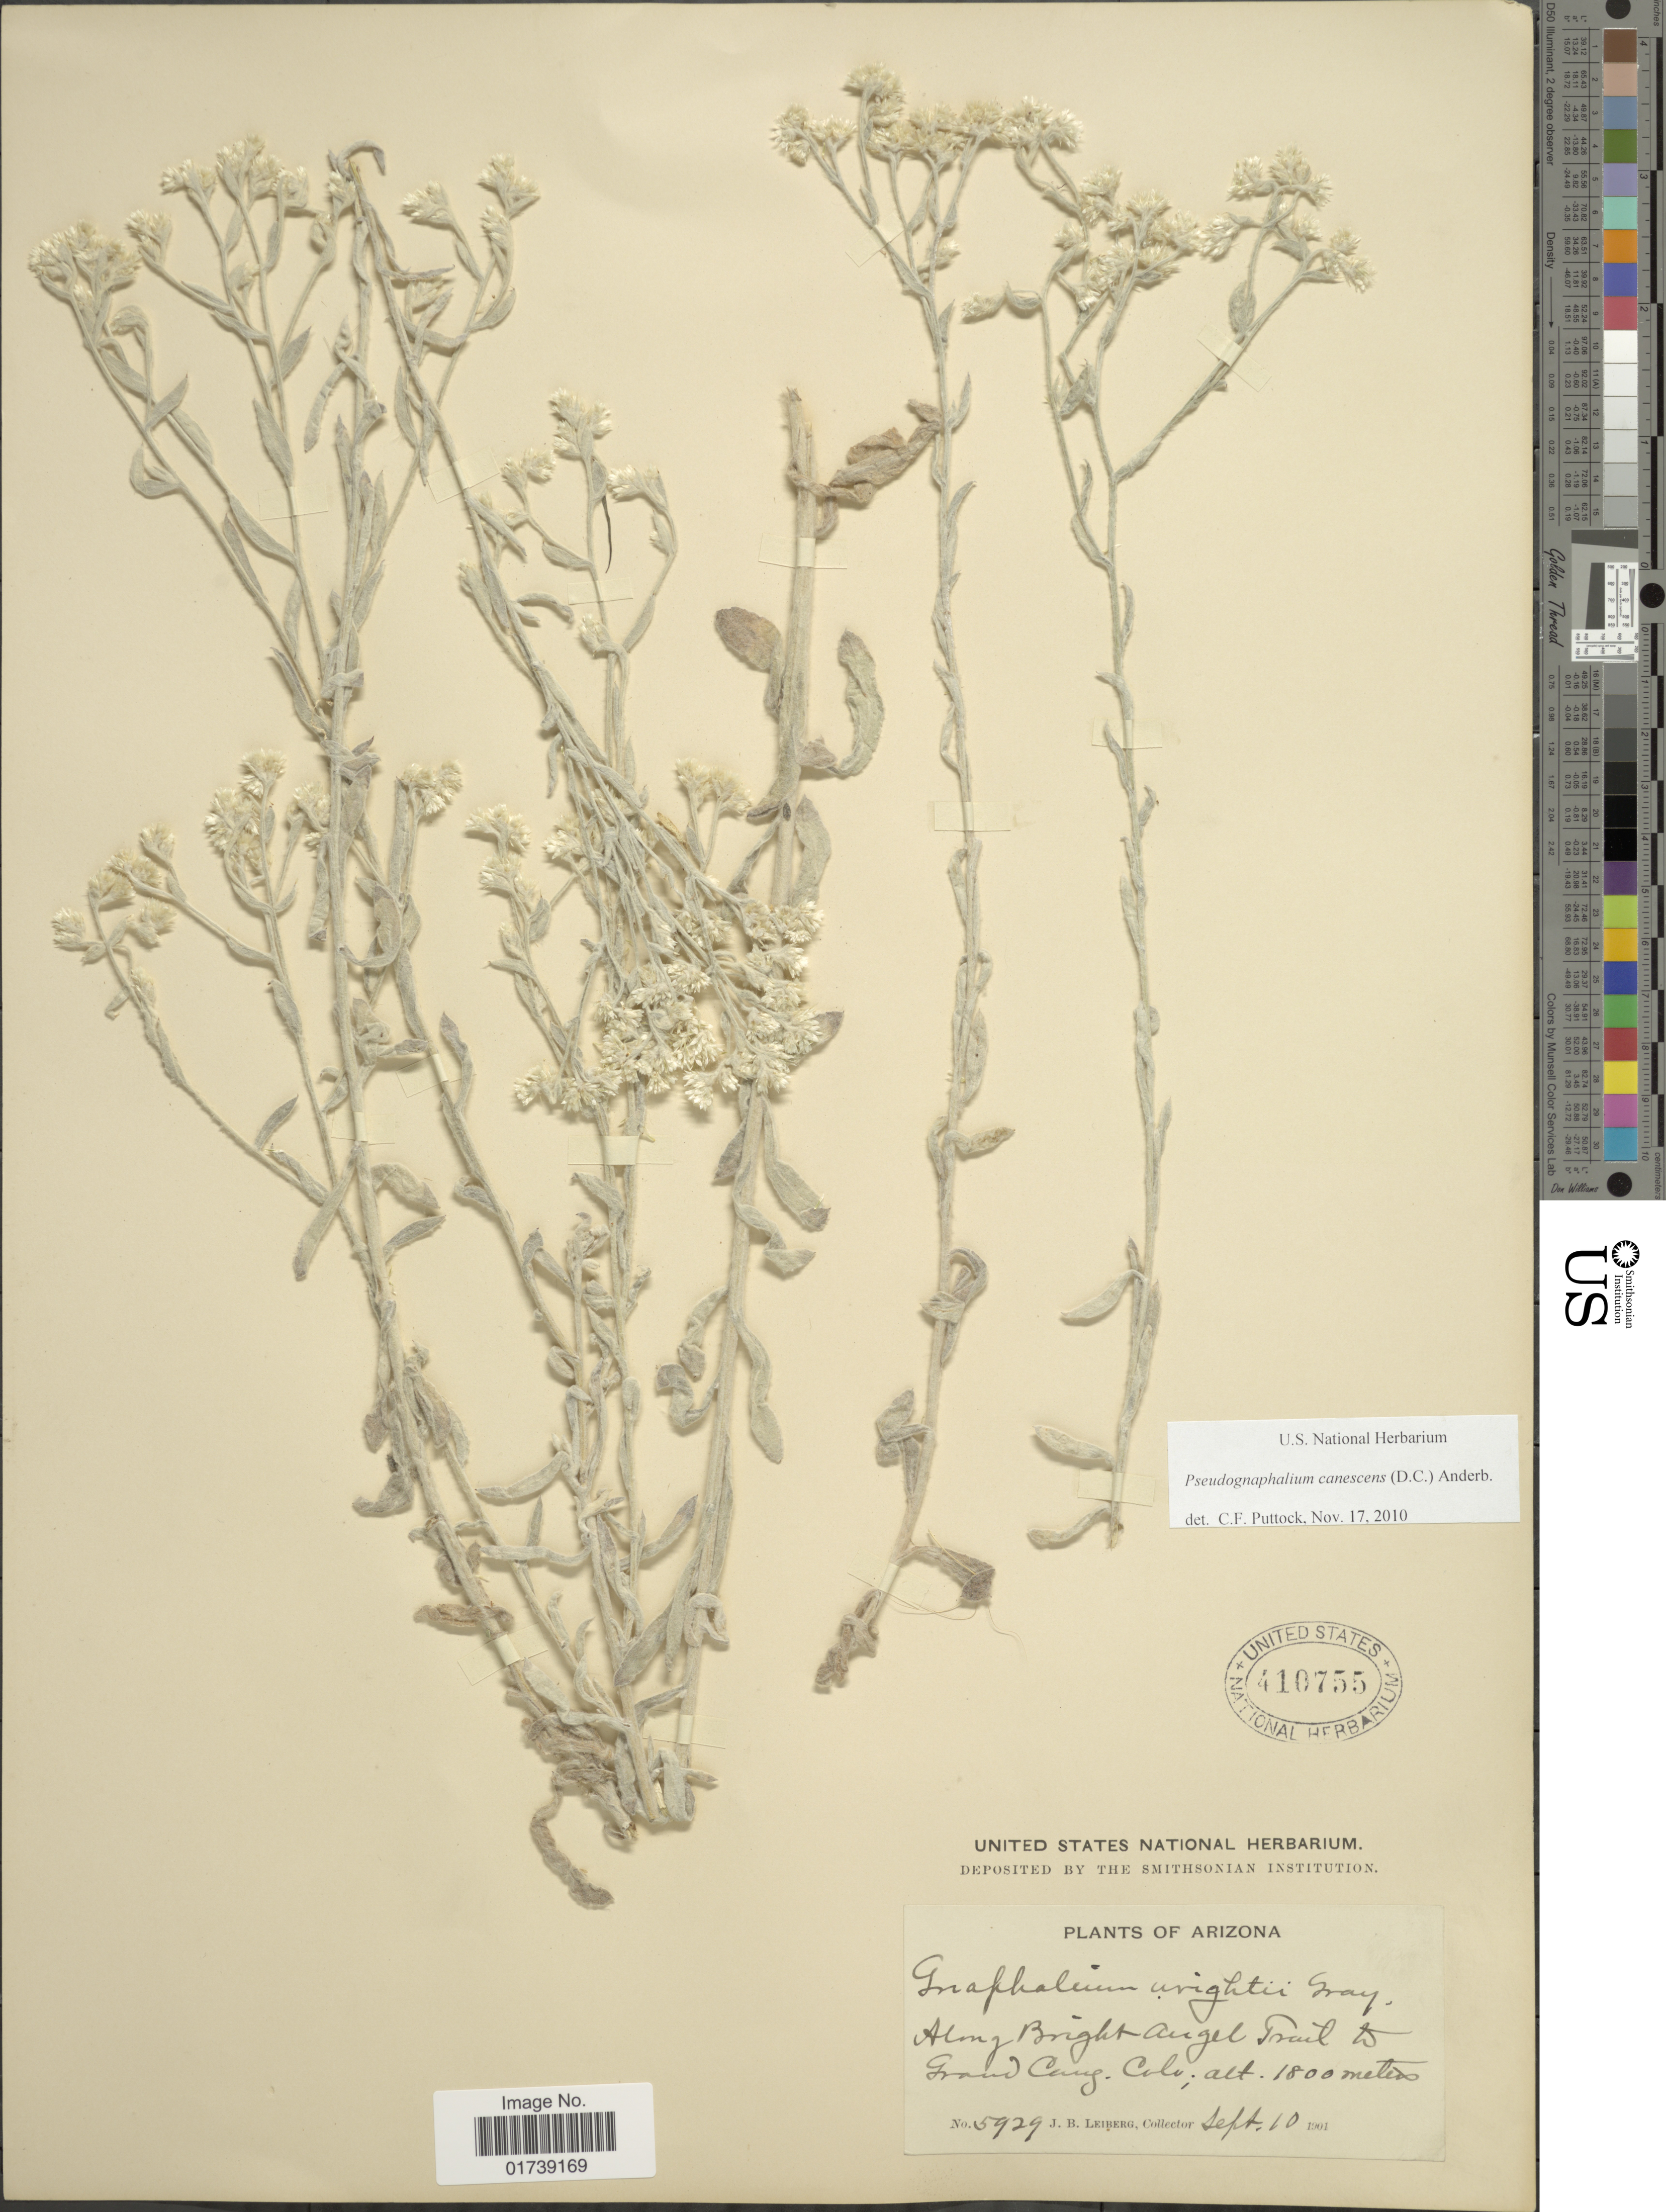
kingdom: Plantae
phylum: Tracheophyta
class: Magnoliopsida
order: Asterales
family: Asteraceae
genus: Pseudognaphalium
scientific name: Pseudognaphalium canescens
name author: (DC.) Anderb.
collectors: J. B. Leiberg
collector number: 5929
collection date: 1901-09-10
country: United States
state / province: Arizona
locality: Along Bright Angel Trail, Grand Cany.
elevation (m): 1800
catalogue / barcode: US 410755